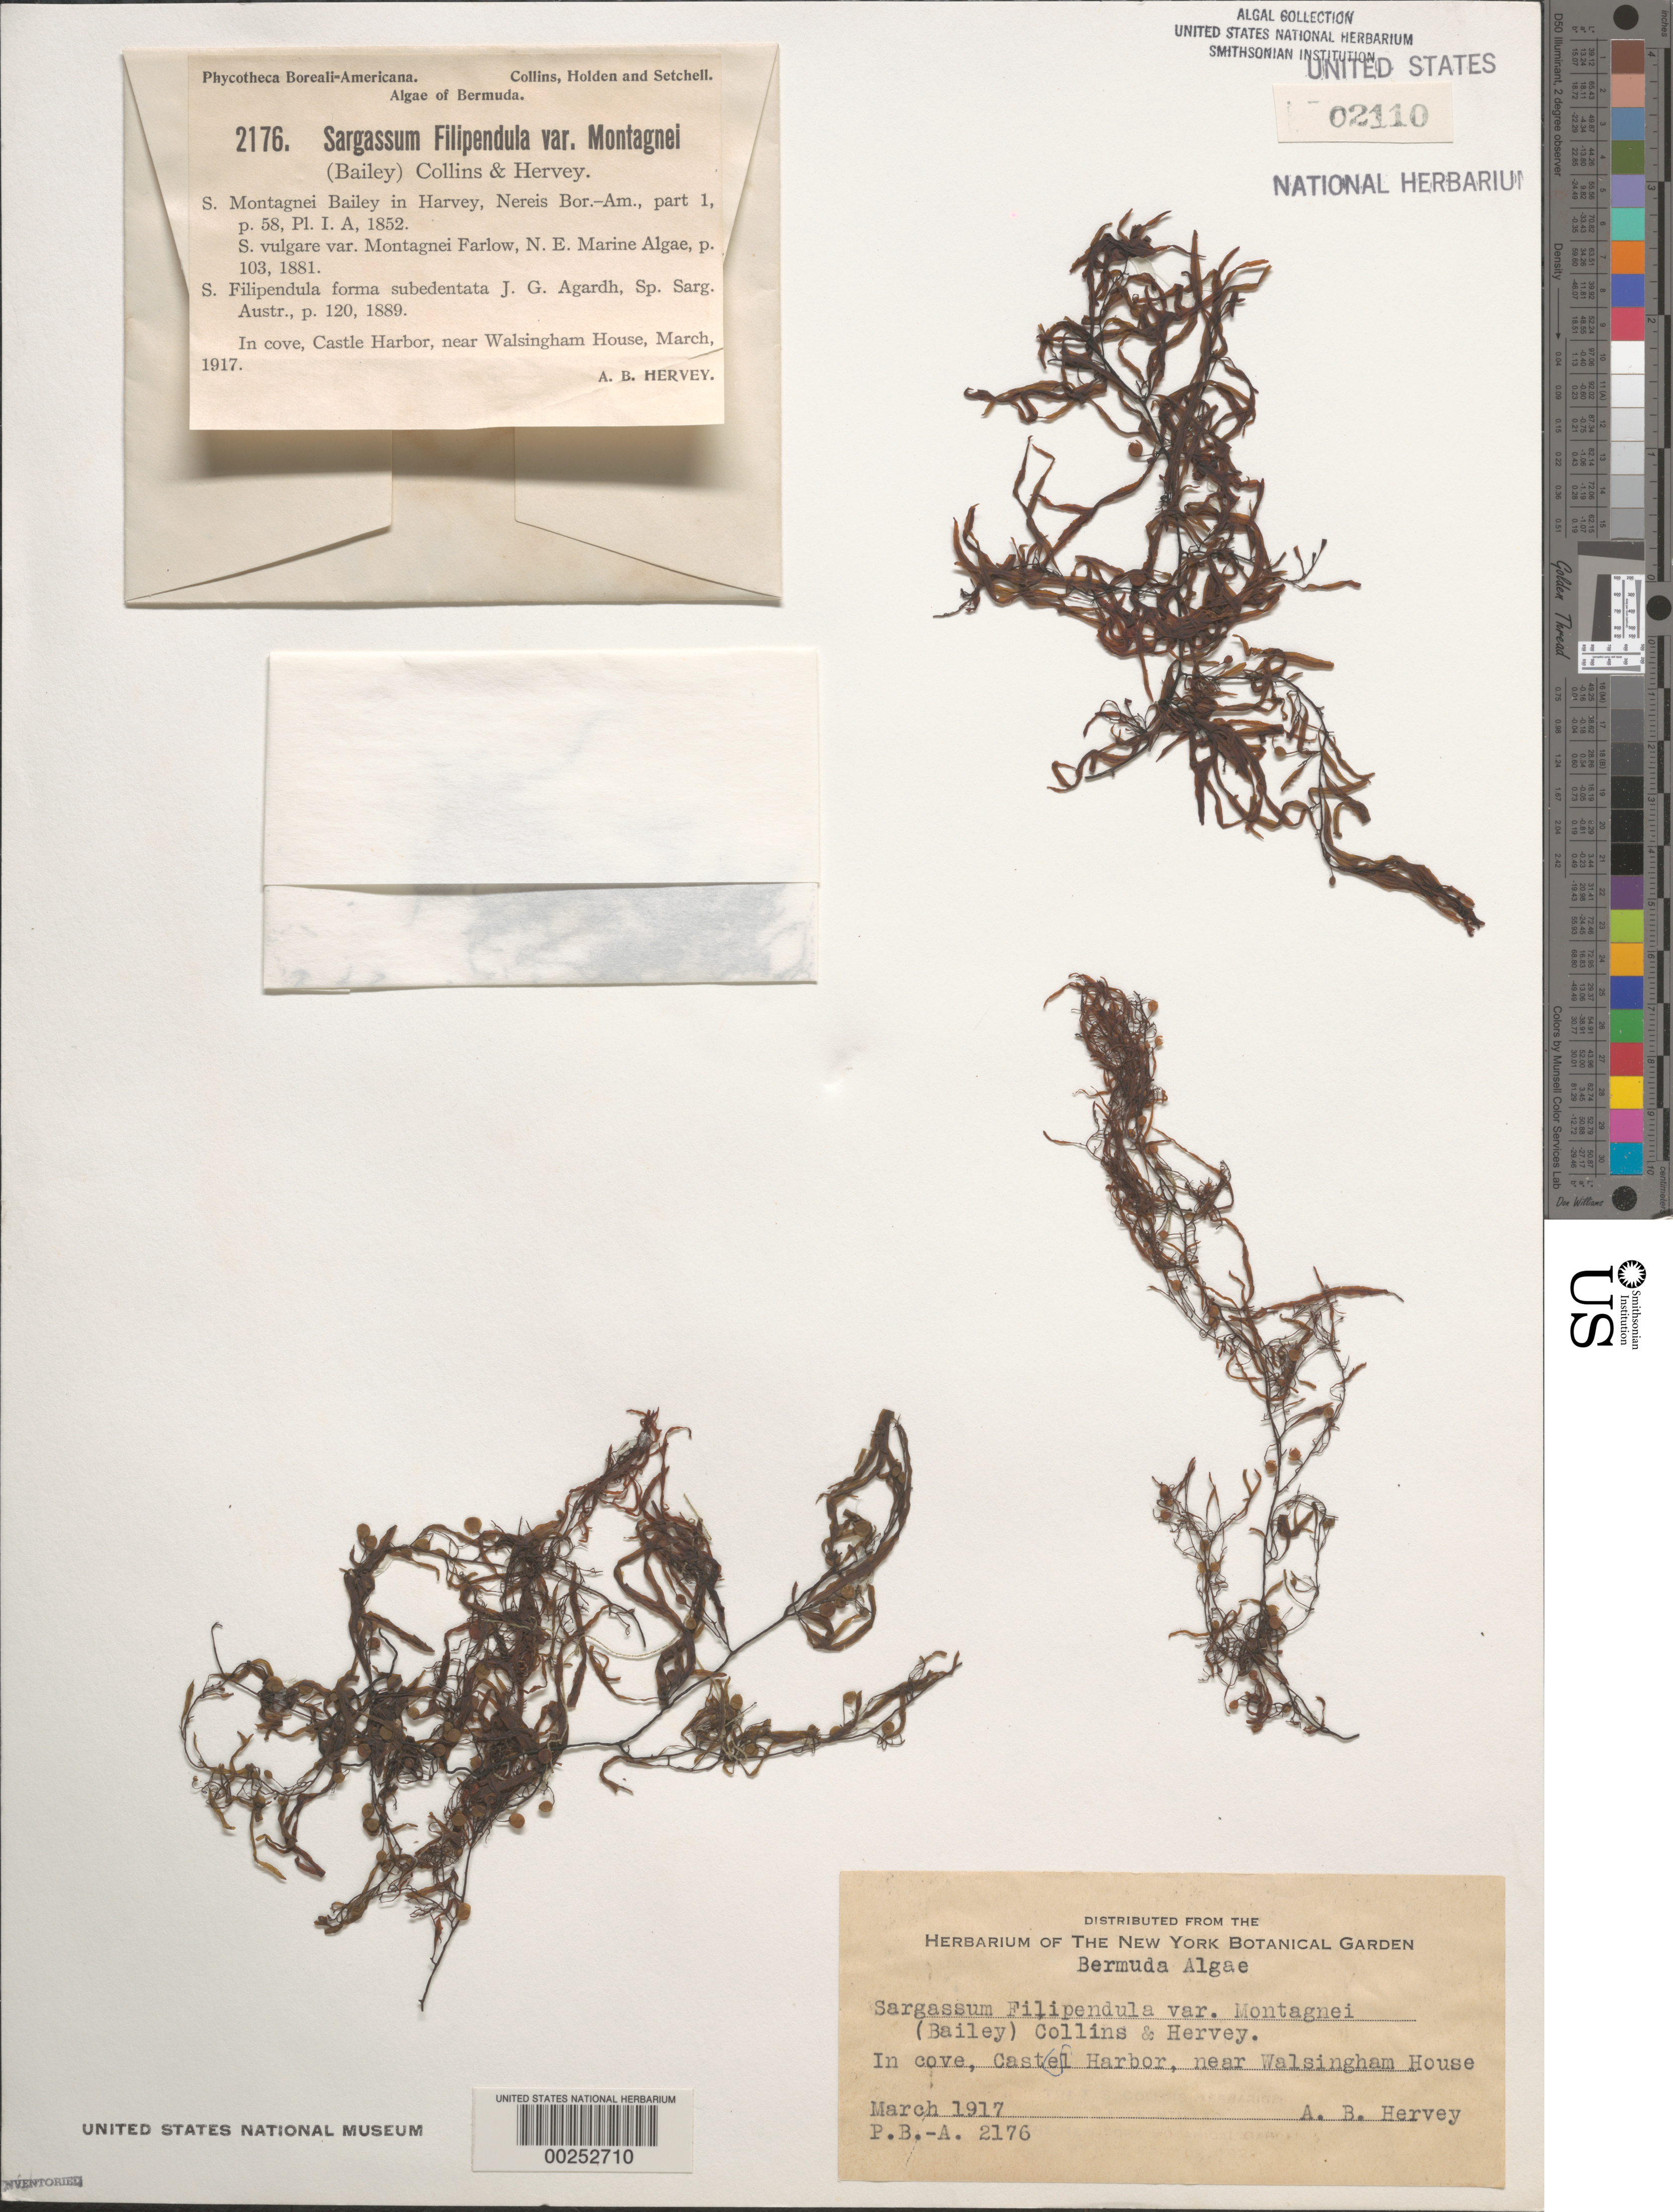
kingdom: Chromista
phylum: Ochrophyta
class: Phaeophyceae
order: Fucales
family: Sargassaceae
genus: Sargassum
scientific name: Sargassum filipendula var. montagnei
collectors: A. B. Hervey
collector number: PB-A 2176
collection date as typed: Mar 1917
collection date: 1917-03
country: Bermuda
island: Bermuda Island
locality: Castle Harbor, near Walsingham House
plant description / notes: Collins, Holden & Setchell, Phycotheca Boreali-Americana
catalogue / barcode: US 2110